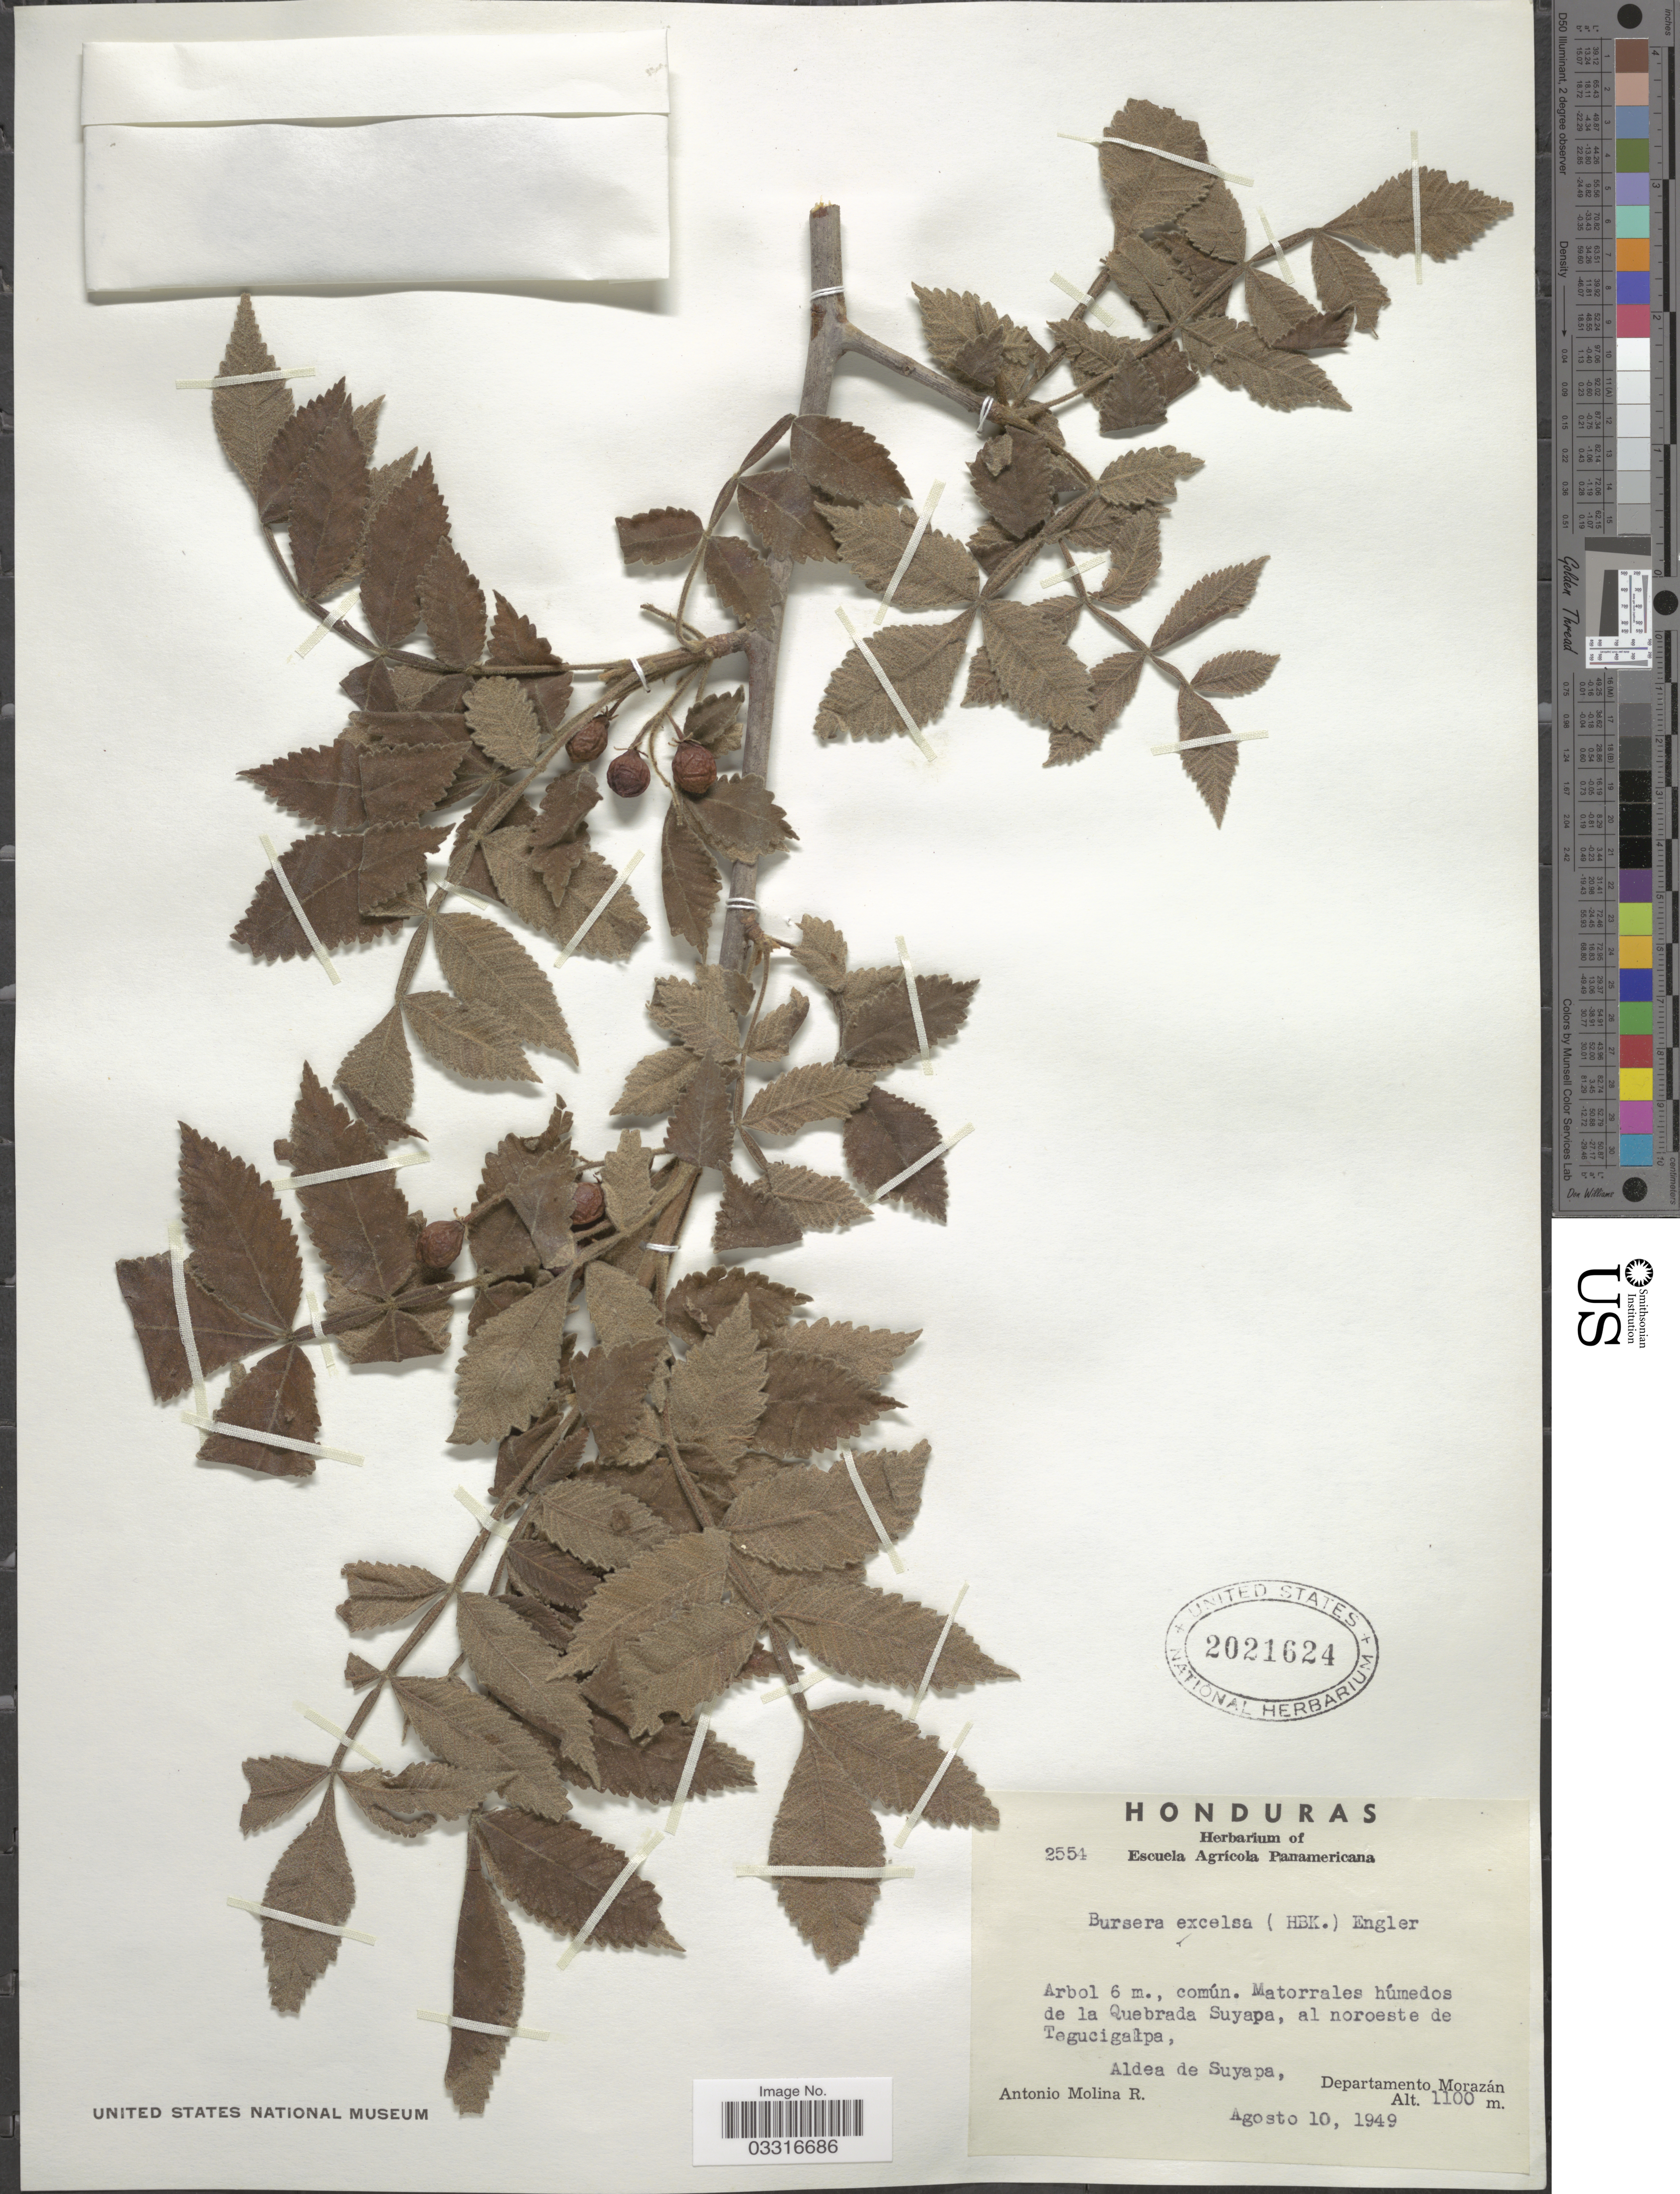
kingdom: Plantae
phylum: Tracheophyta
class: Magnoliopsida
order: Sapindales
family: Burseraceae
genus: Bursera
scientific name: Bursera excelsa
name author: (Kunth) Engl.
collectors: A. Molina R.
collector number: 2554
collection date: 1949-08-10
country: Honduras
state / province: Fco. Morazán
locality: Matorrales húmedos de la Quebrada Suyapa, al noroeste de Tegucigalpa, Aldea de Suyapa, Departamento Morazán.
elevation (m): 1100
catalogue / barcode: US 2021624